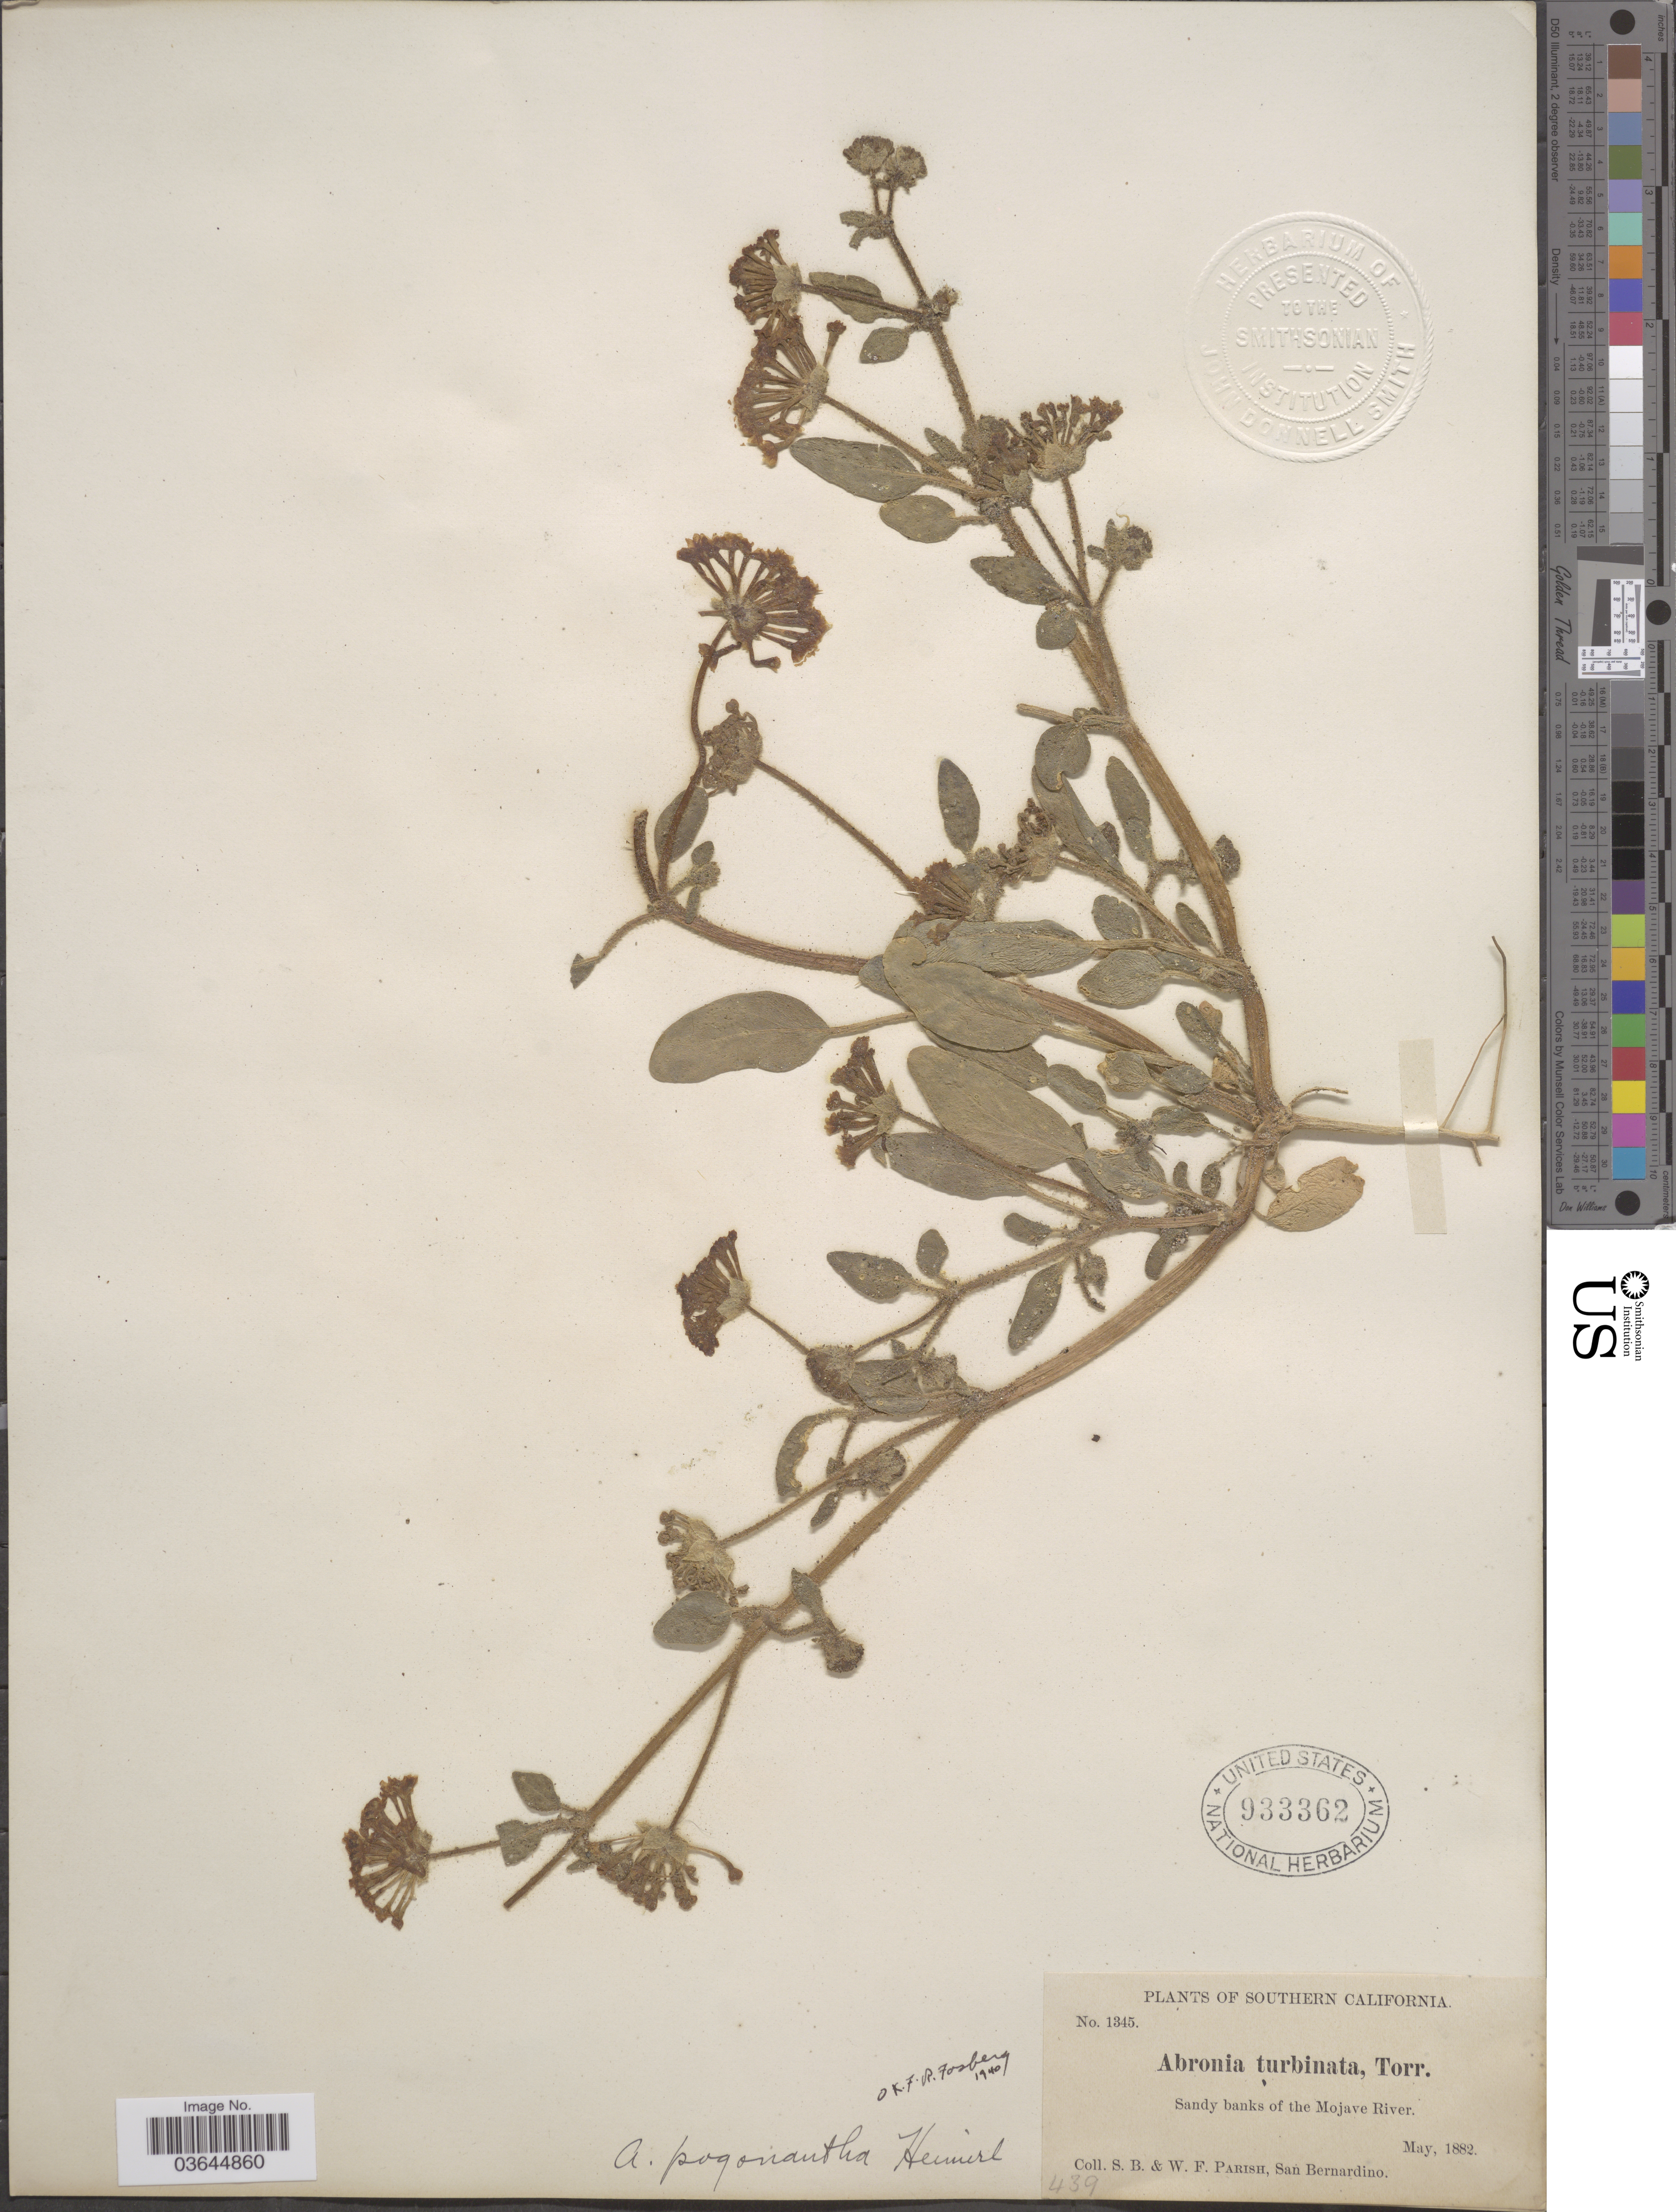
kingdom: Plantae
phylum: Tracheophyta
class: Magnoliopsida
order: Caryophyllales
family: Nyctaginaceae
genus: Abronia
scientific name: Abronia pogonantha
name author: Heimerl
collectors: S. B. Parish & W. F. Parish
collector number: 1345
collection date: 1882-05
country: United States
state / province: California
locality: Southern California. Sandy banks of the Mojave River.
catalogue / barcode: US 933362